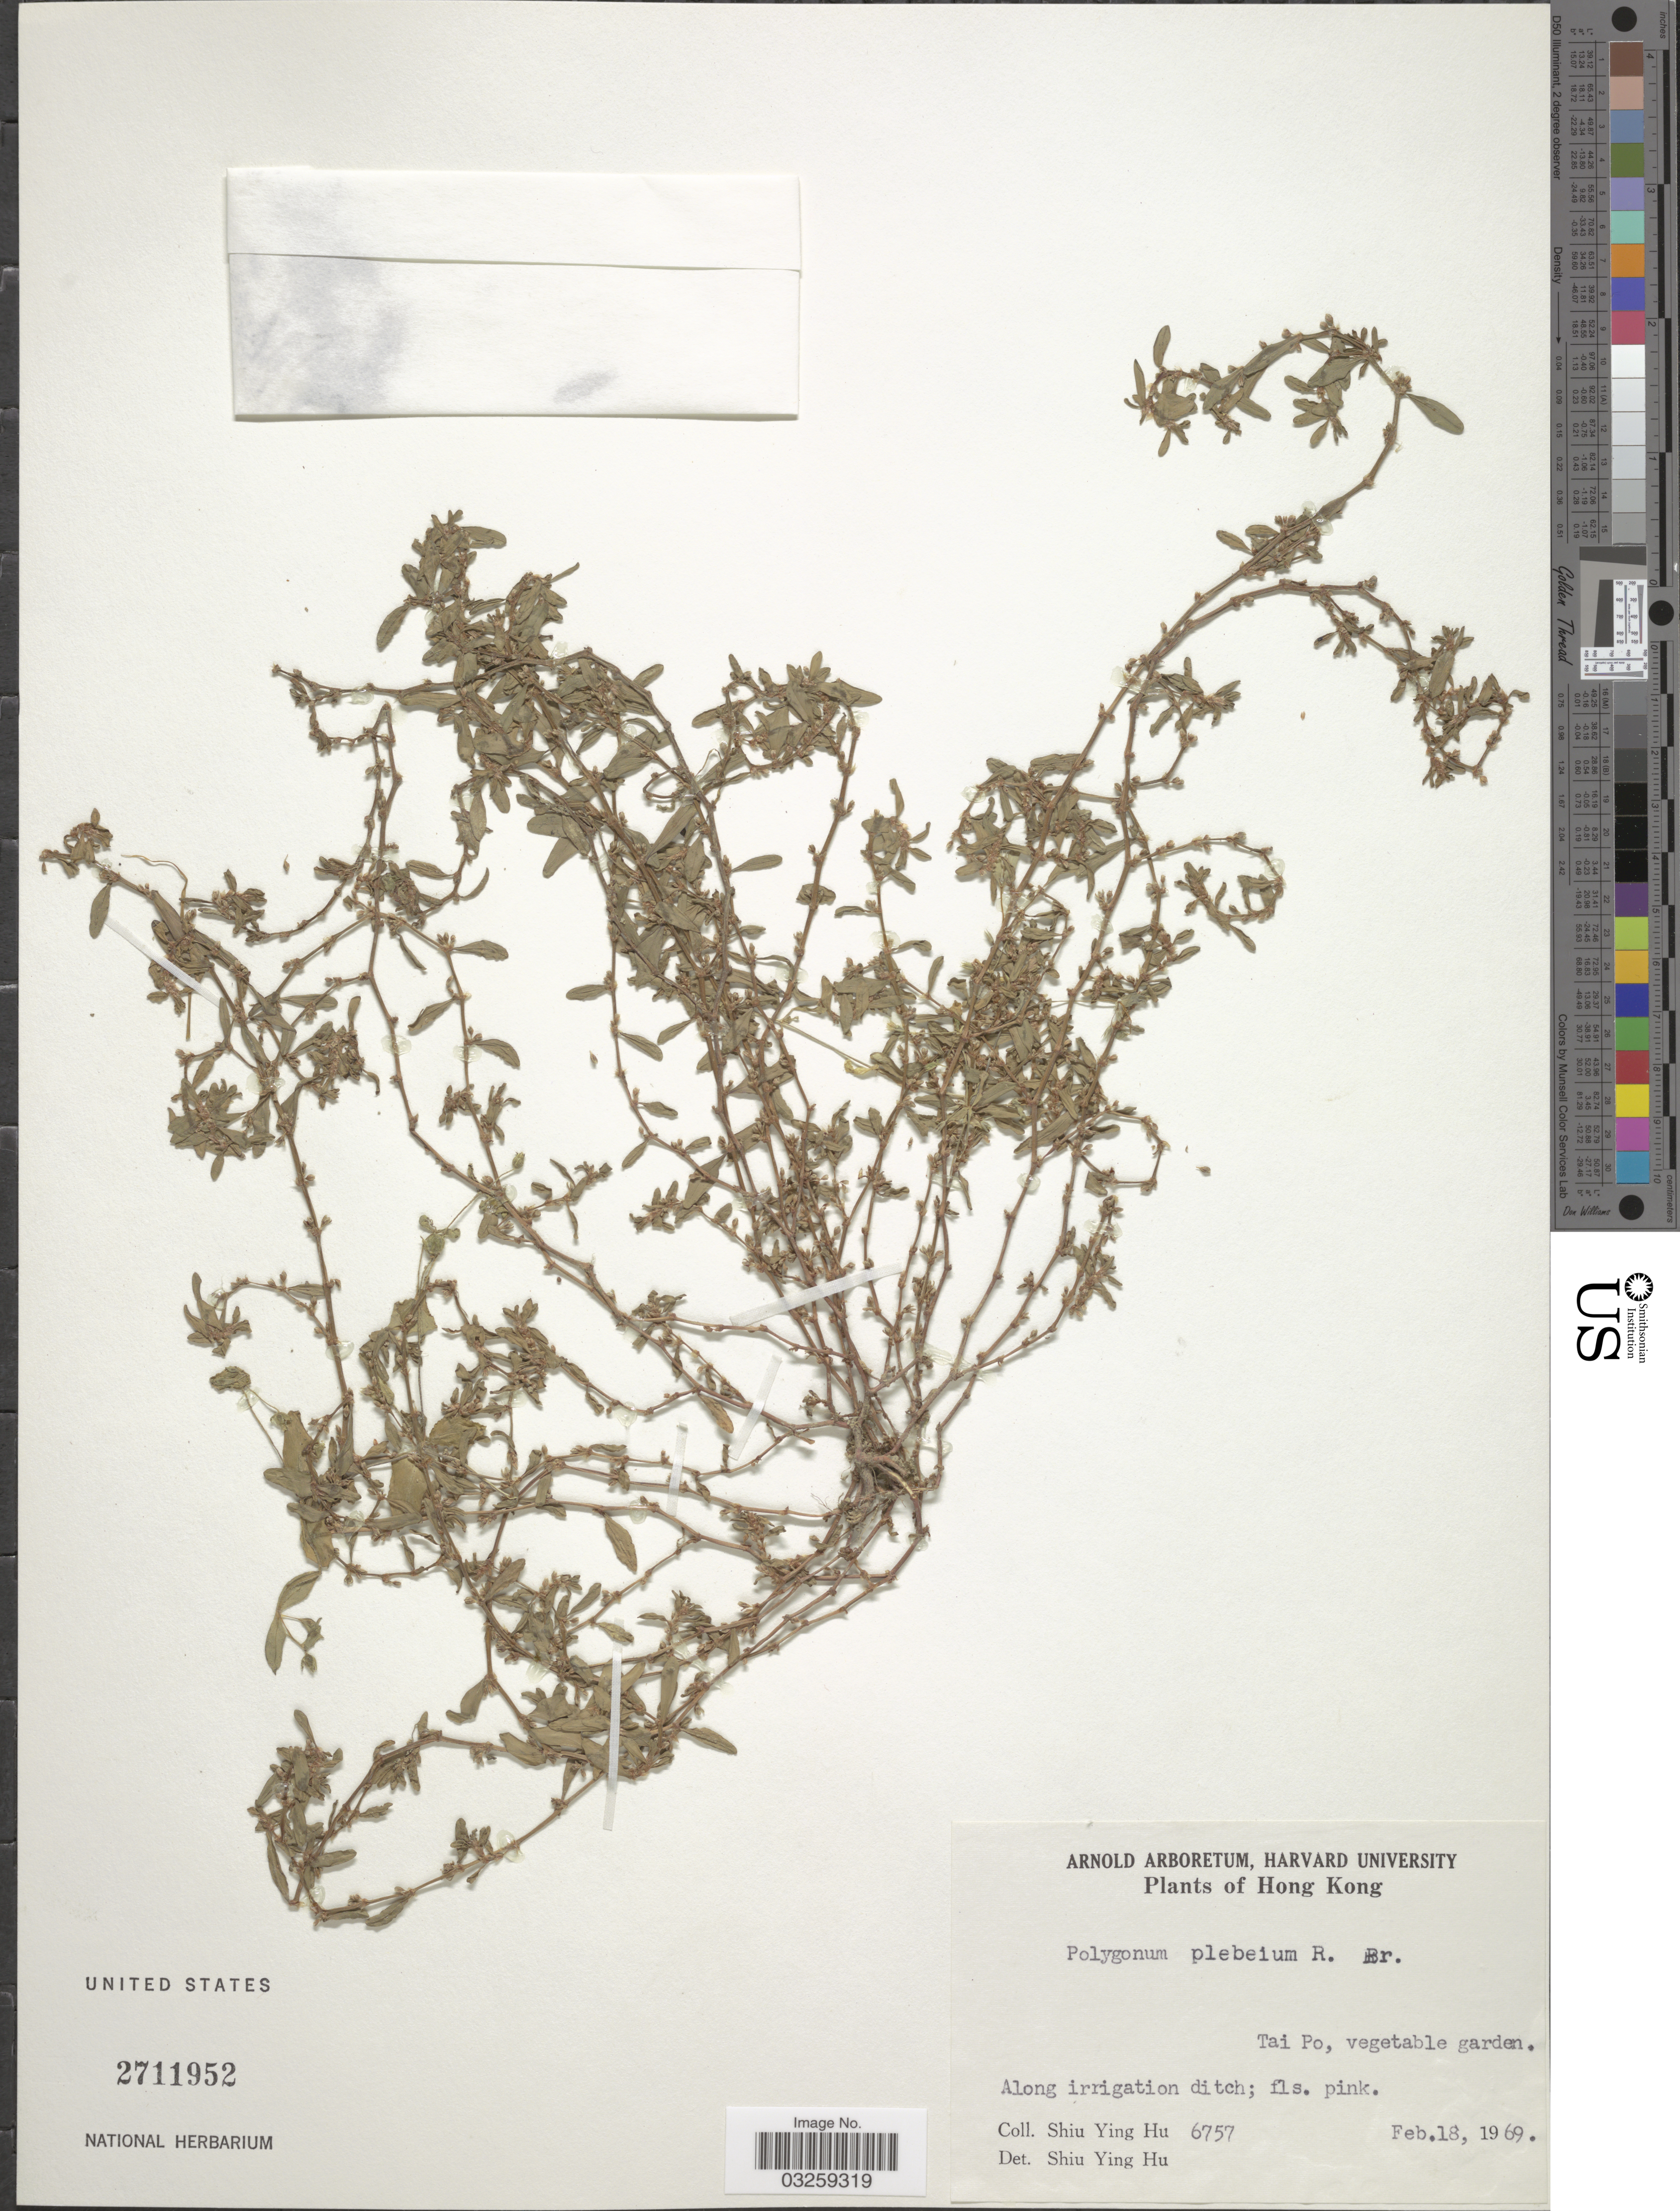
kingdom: Plantae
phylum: Tracheophyta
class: Magnoliopsida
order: Caryophyllales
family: Polygonaceae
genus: Polygonum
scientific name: Polygonum plebeium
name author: R. Br.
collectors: S. Y. Hu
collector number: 6757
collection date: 1969-02-18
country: China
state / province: Hong Kong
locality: Tai Po, vegetable garden.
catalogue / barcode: US 2711952